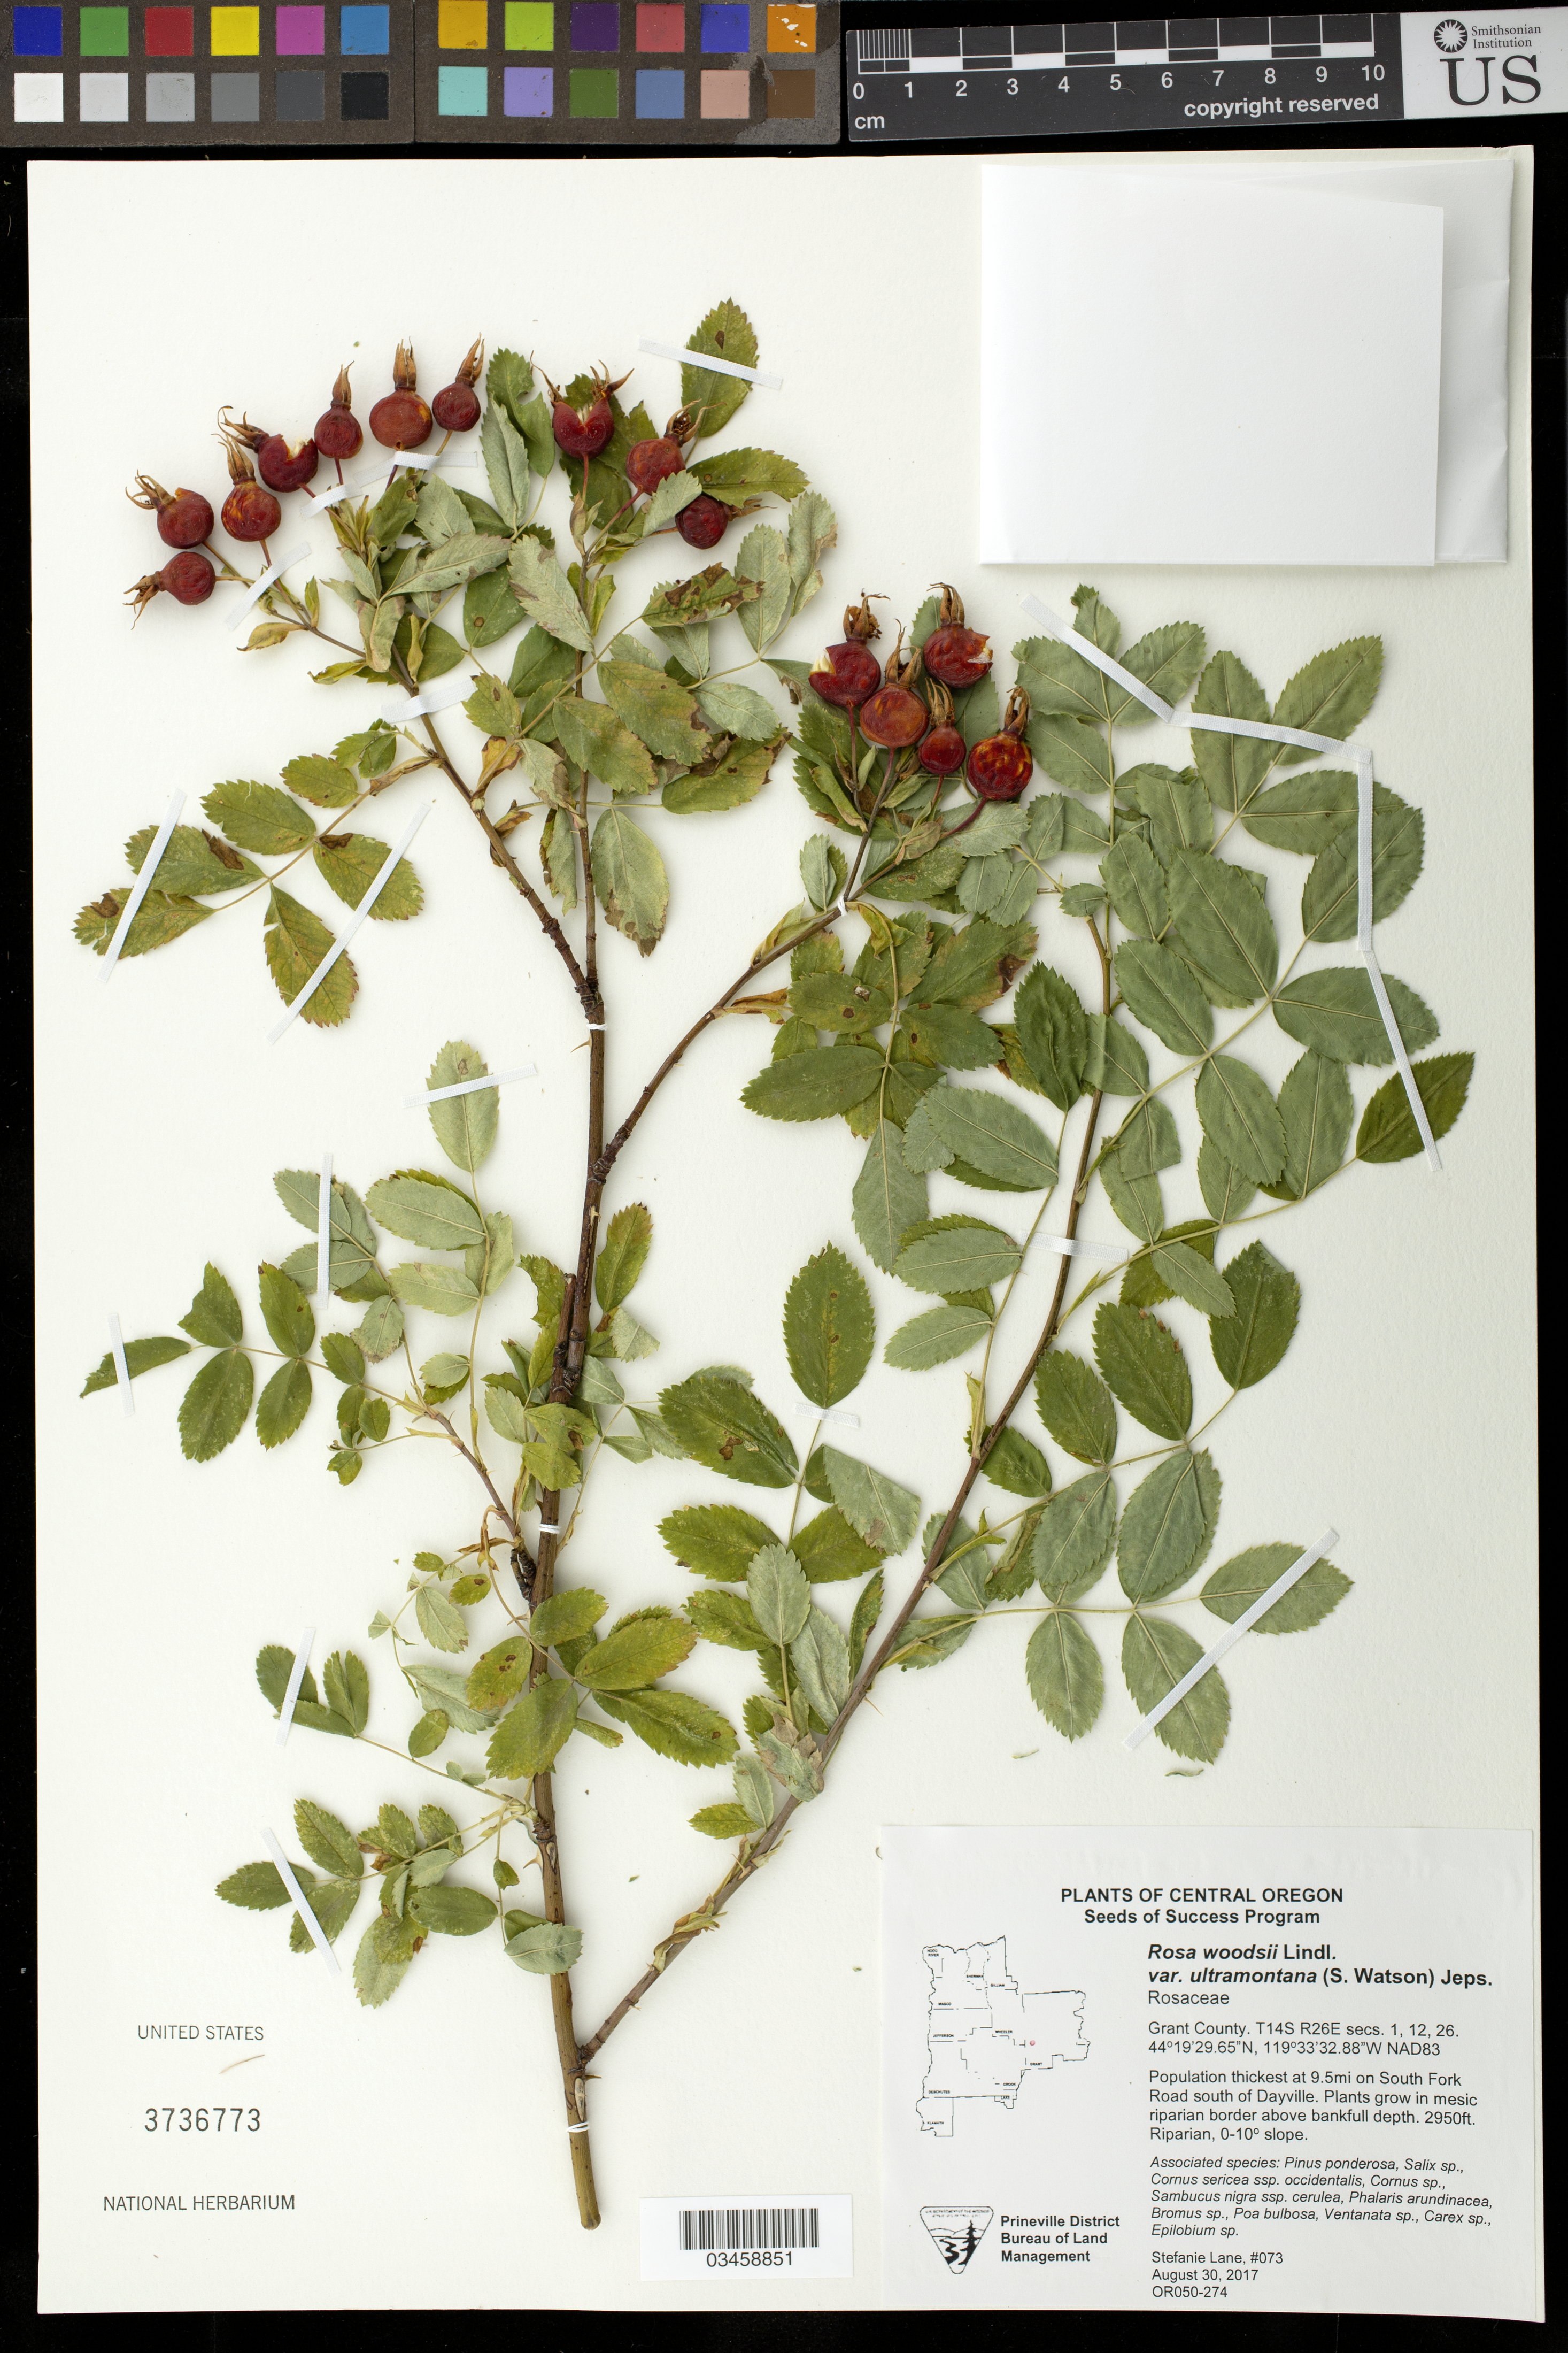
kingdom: Plantae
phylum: Tracheophyta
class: Magnoliopsida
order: Rosales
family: Rosaceae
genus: Rosa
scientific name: Rosa woodsii subsp. ultramontana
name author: (S. Watson) R.L. Taylor & MacBryde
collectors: S. Lane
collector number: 073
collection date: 2017-08-30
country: United States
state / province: Oregon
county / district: Grant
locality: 9.5 mi. on South Fork Road South of Dayville. Riparian. T14S R26E, seca. 1,12, 26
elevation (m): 899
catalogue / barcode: US 3736773